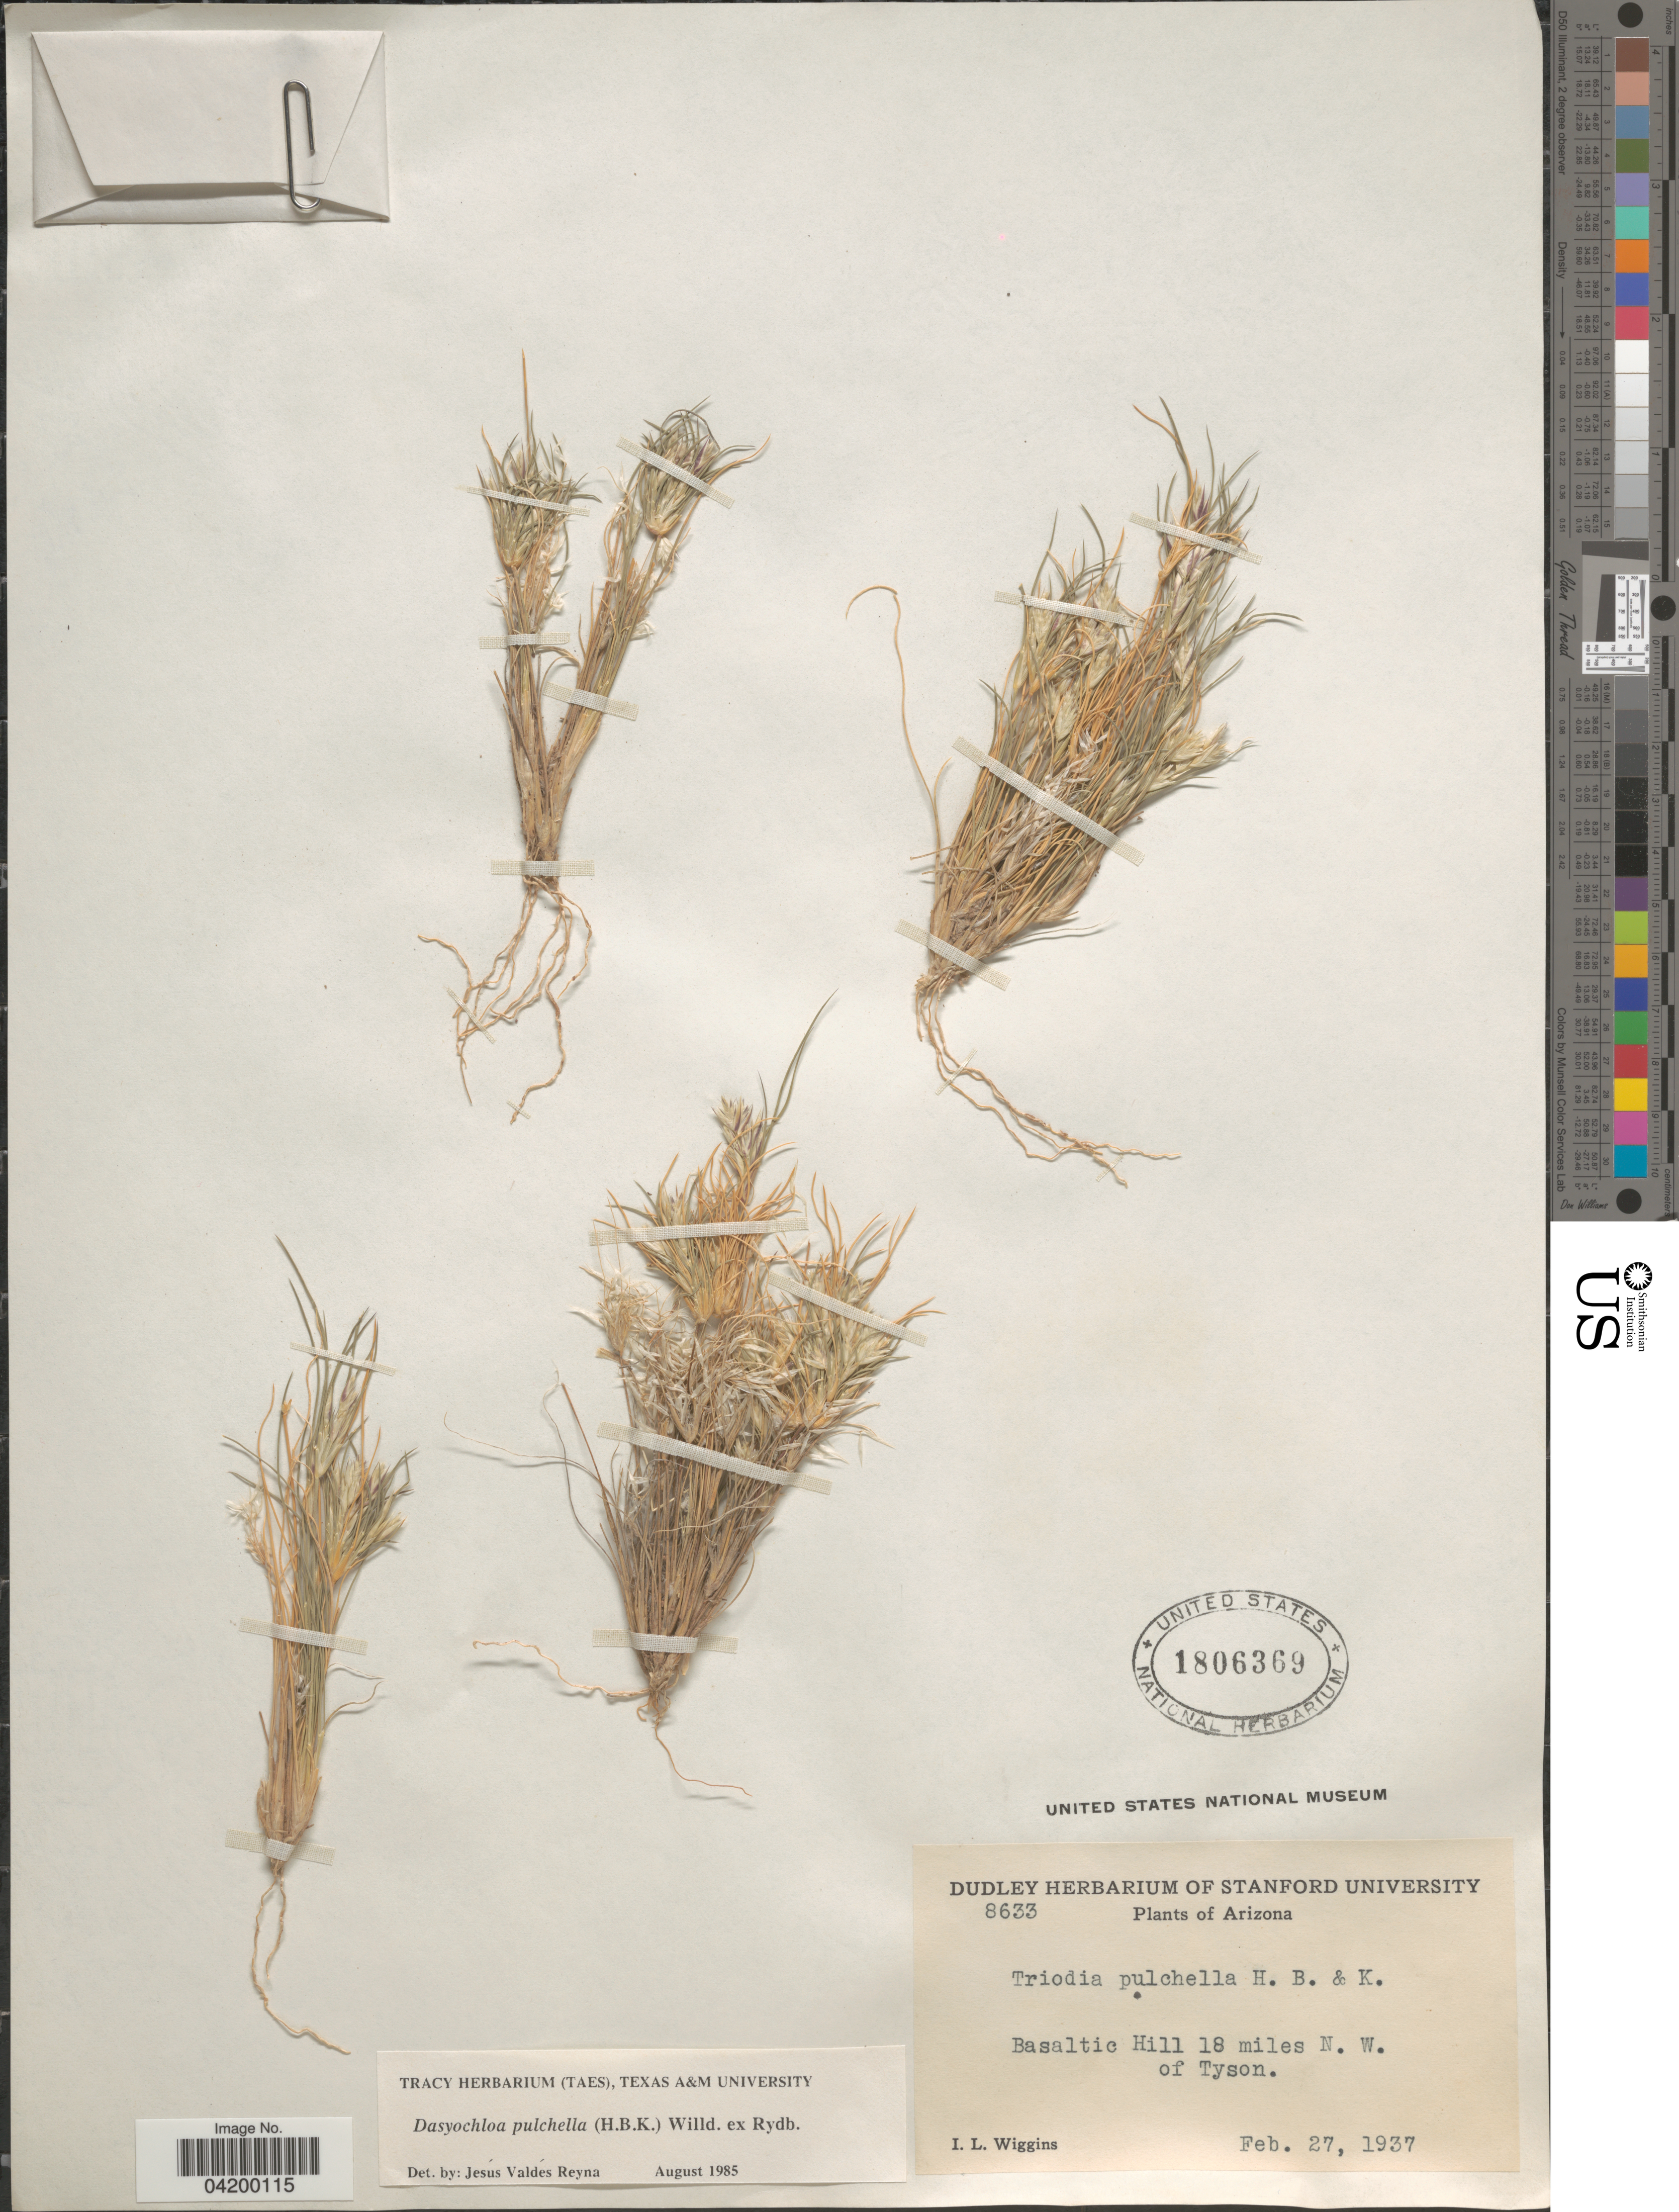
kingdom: Plantae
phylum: Tracheophyta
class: Liliopsida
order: Poales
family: Poaceae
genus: Dasyochloa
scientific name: Dasyochloa pulchella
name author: (Kunth) Willd. ex Rydb.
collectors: I. L. Wiggins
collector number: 8633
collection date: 1937-02-27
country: United States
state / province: Arizona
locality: Basaltic Hill 18 miles N. W. of Tyson.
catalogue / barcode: US 1806369